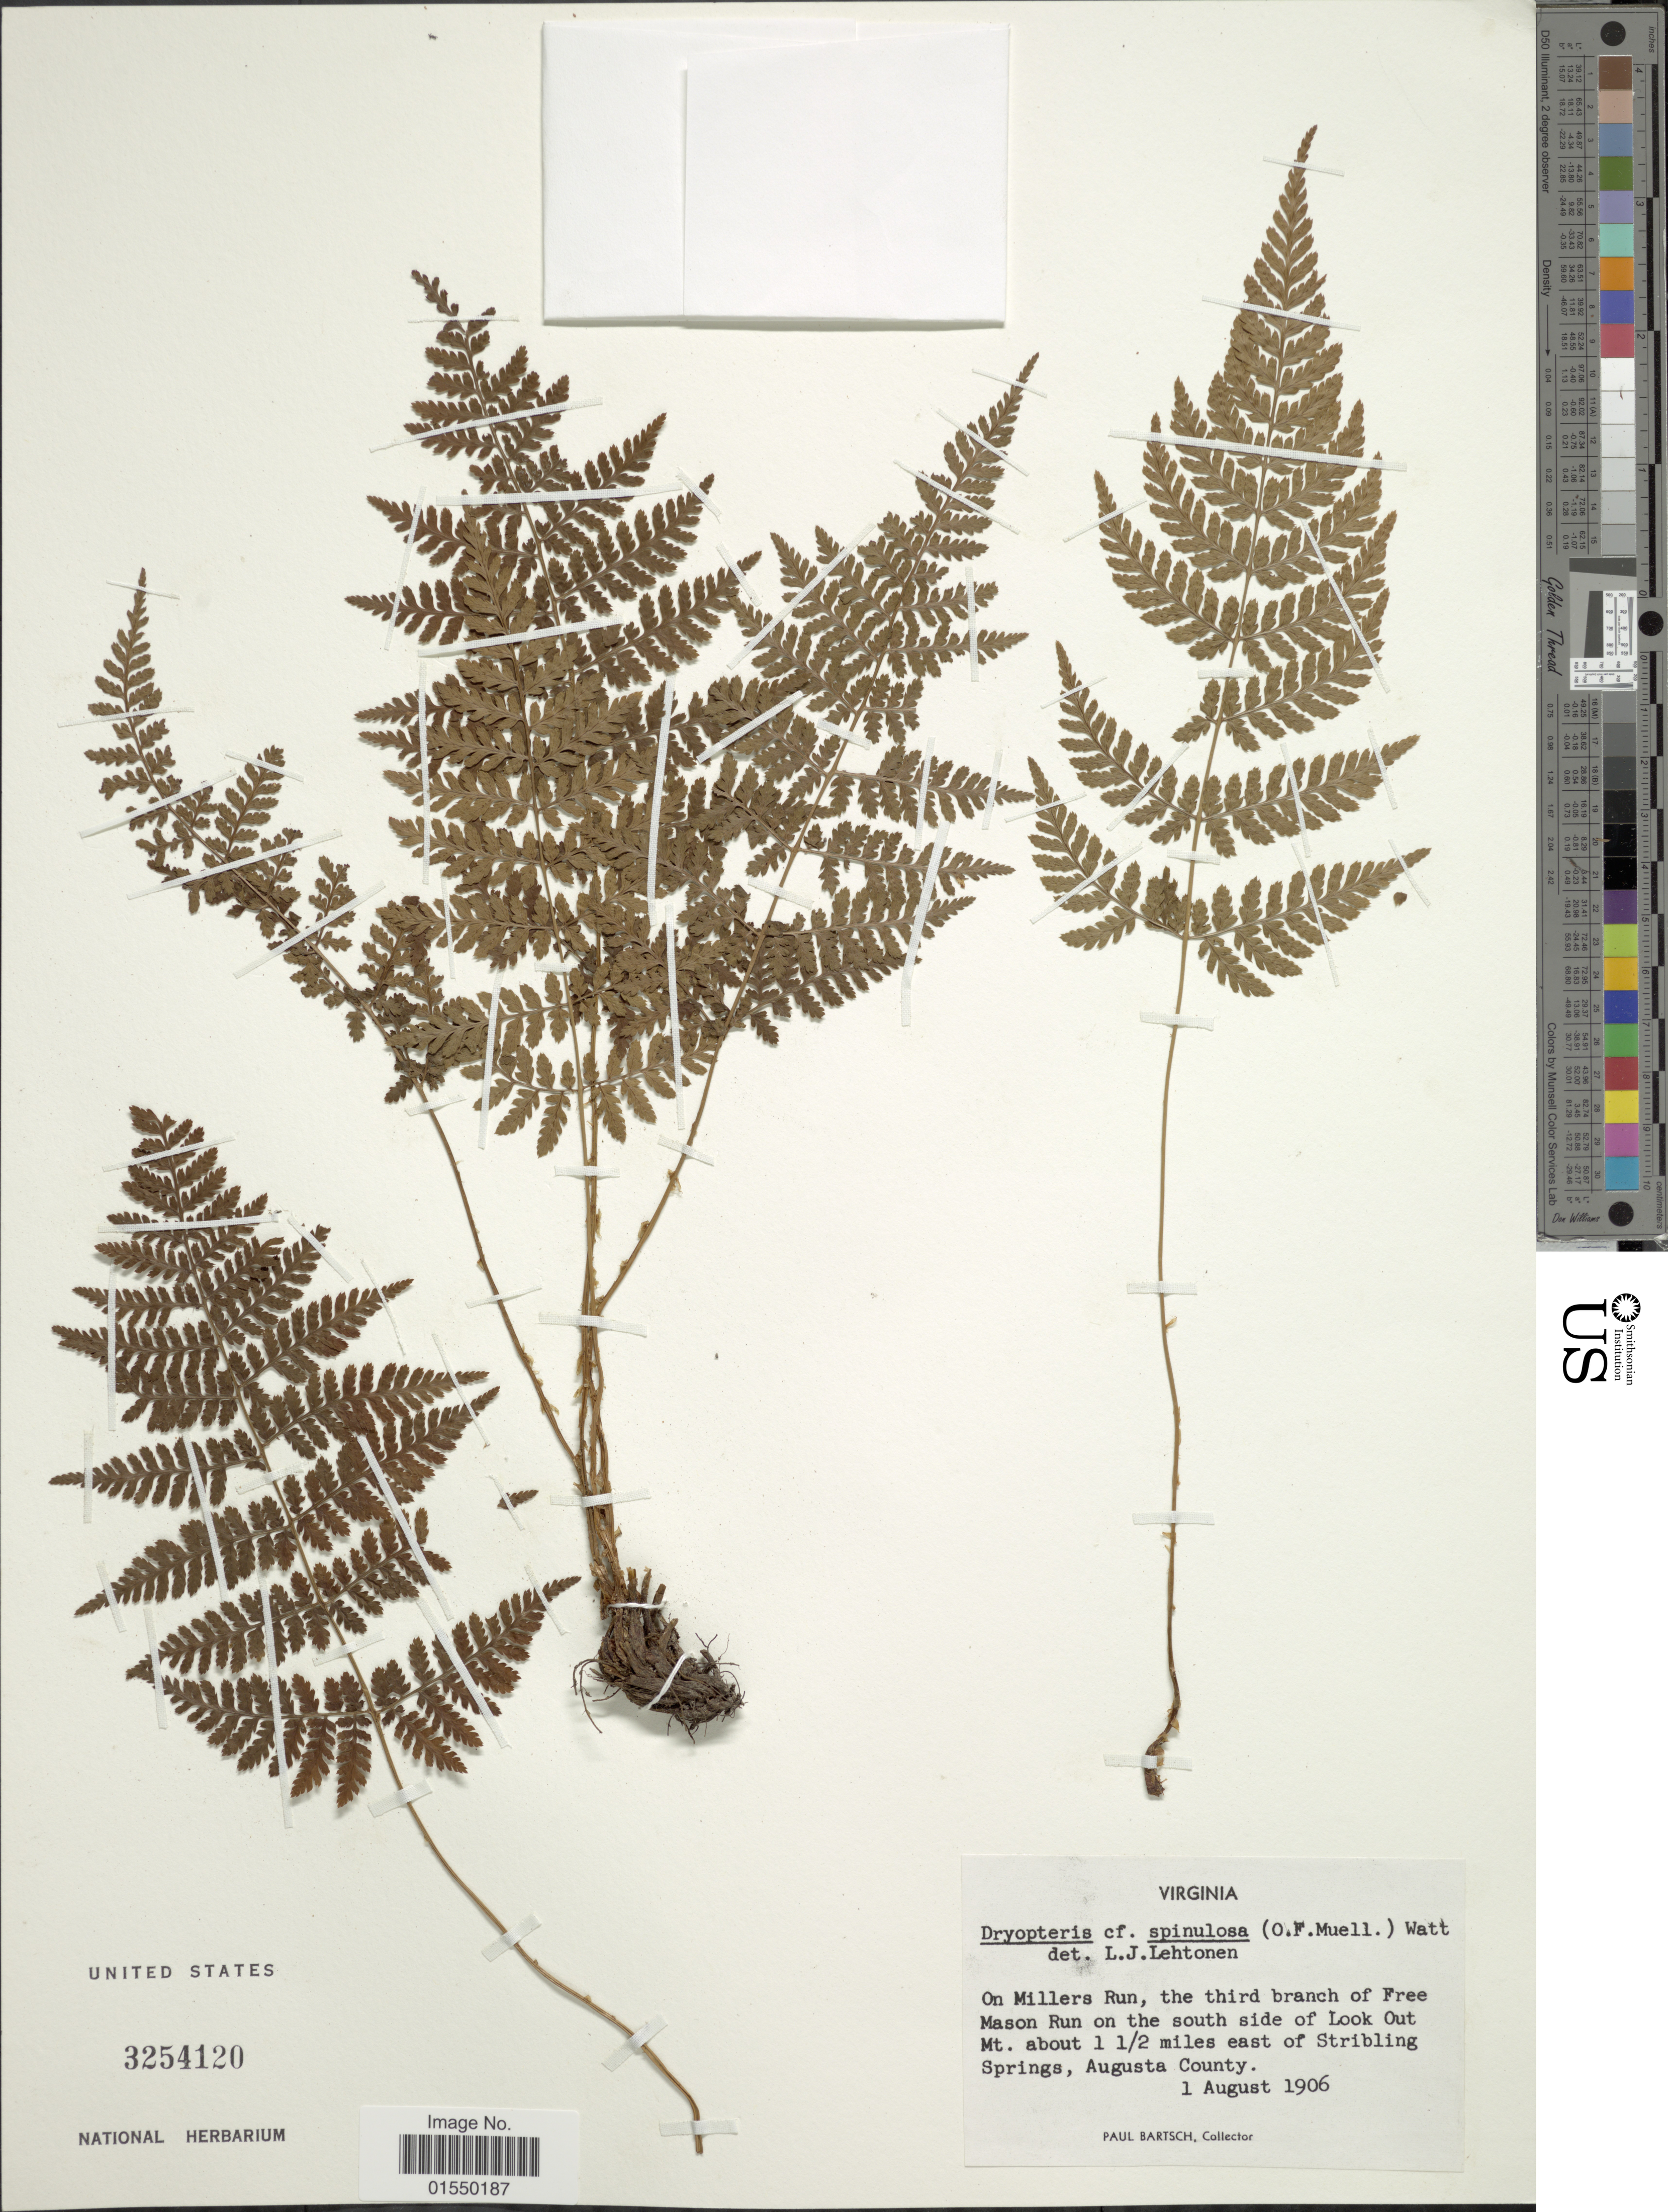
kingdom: Plantae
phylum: Tracheophyta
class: Polypodiopsida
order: Polypodiales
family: Dryopteridaceae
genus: Dryopteris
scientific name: Dryopteris carthusiana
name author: (Villars) H.P. Fuchs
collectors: P. Bartsch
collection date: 1906-08-01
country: United States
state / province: Virginia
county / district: Augusta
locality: On Millers Run, the third branch of Free Mason Run on the south side of Look Out Mt. about 1 1/2 miles east of Stribling Springs, Augusta County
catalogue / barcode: US 3254120